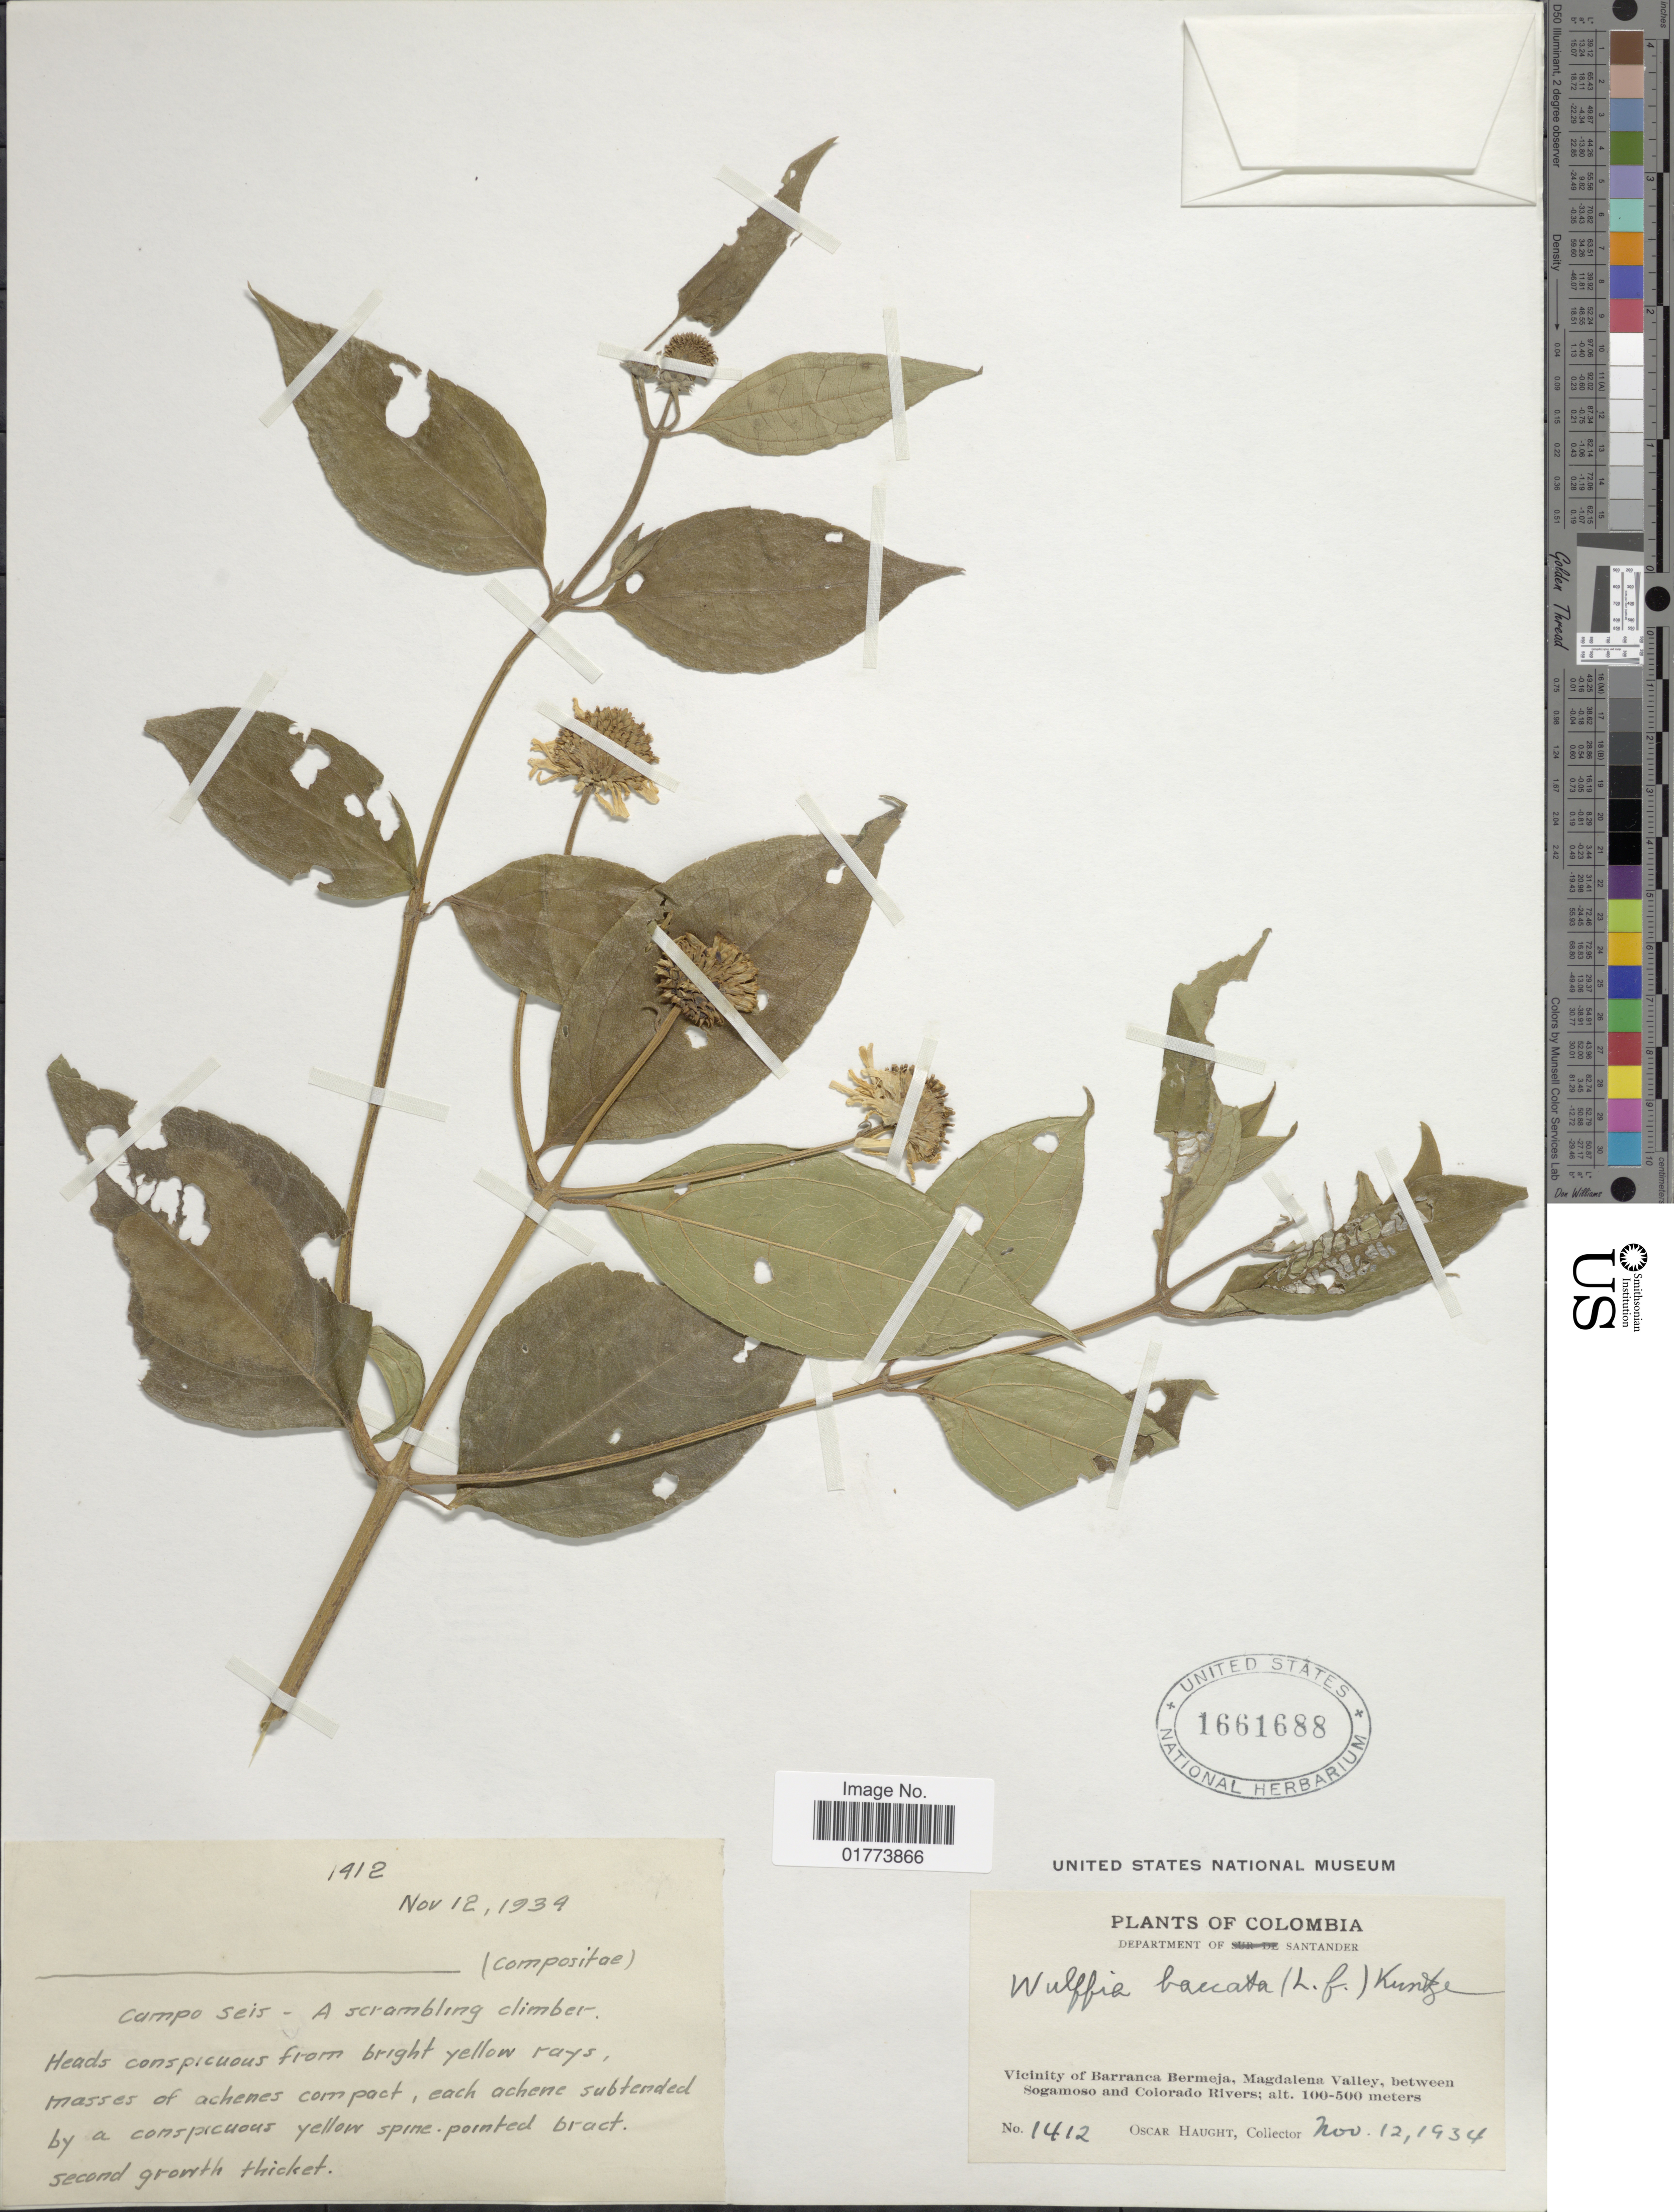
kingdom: Plantae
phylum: Tracheophyta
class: Magnoliopsida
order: Asterales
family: Asteraceae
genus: Wulffia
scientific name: Wulffia baccata var. baccata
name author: (L.) Kuntze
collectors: O. L. Haught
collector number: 1412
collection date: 1934-11-12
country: Colombia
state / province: Santander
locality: Vicinity of Barranca Bermeja, Magdalena Valley, between Sogamoso and Colorado Rivers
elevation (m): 100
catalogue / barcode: US 1661688